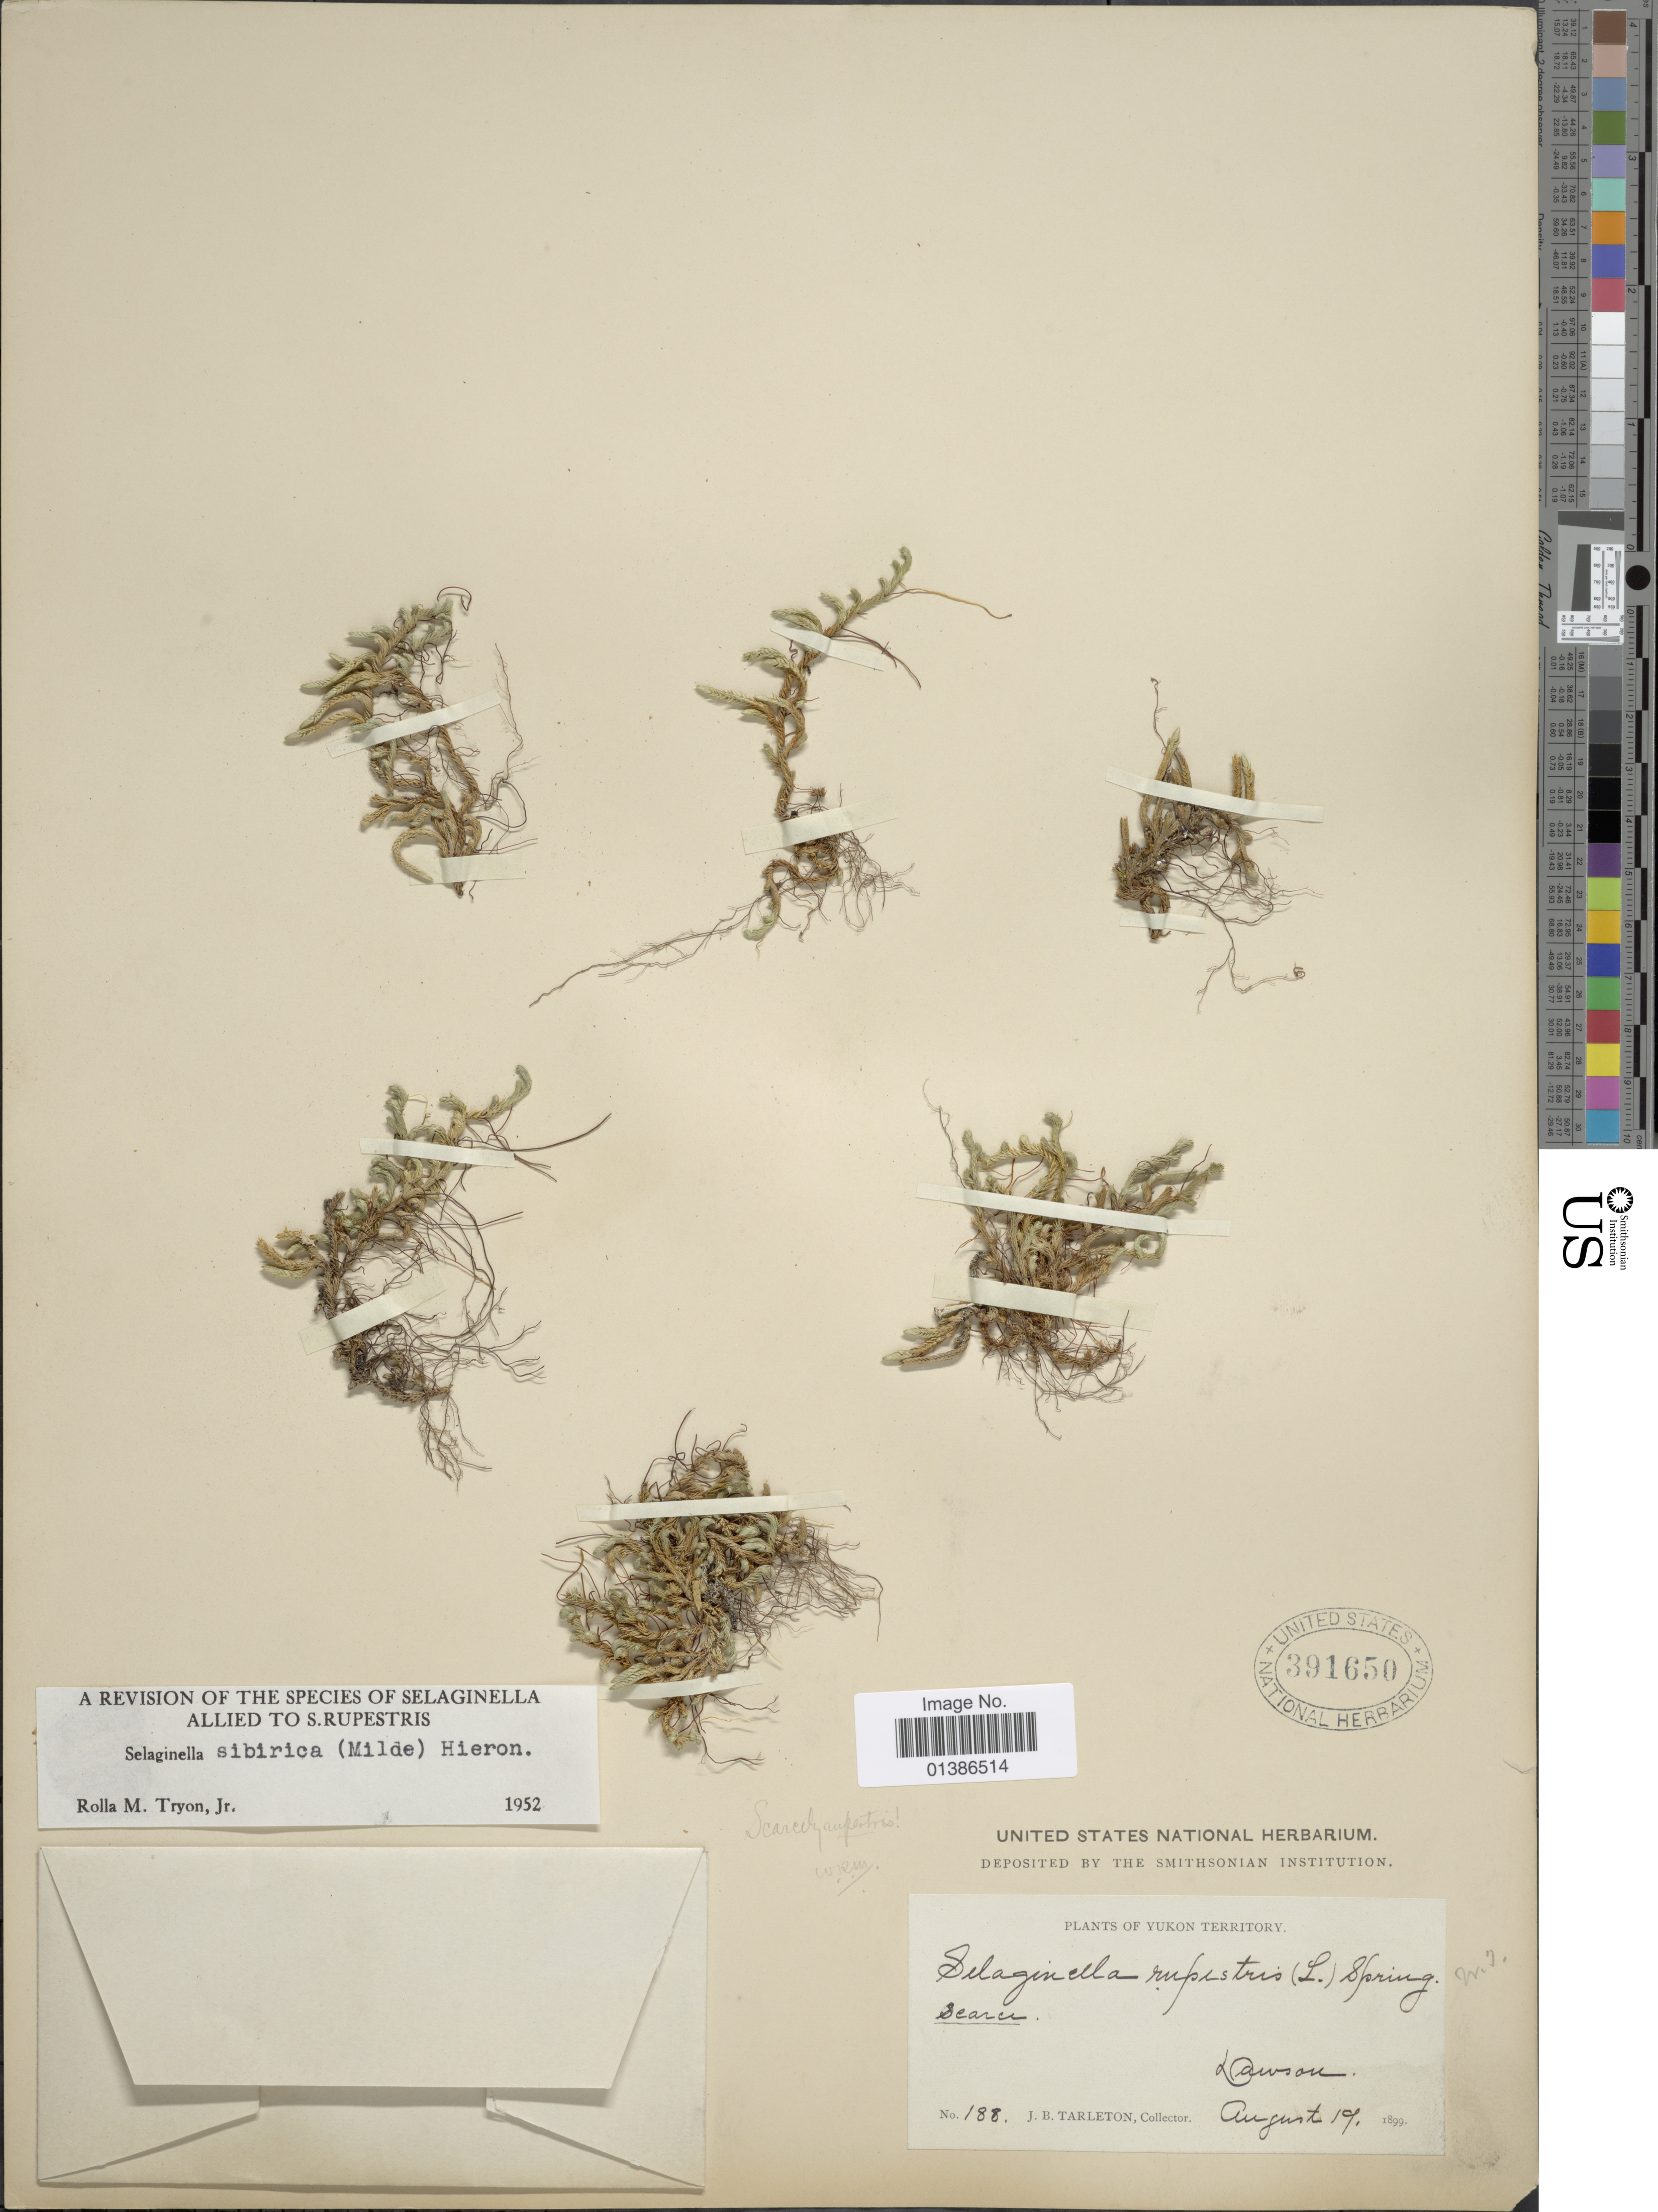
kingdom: Plantae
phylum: Tracheophyta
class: Lycopodiopsida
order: Selaginellales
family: Selaginellaceae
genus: Selaginella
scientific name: Selaginella sibirica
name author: (Milde) Hieron.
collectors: J. Tarleton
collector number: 188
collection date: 1899-08-19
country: Canada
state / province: Yukon Territory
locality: Dawson.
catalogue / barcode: US 391650